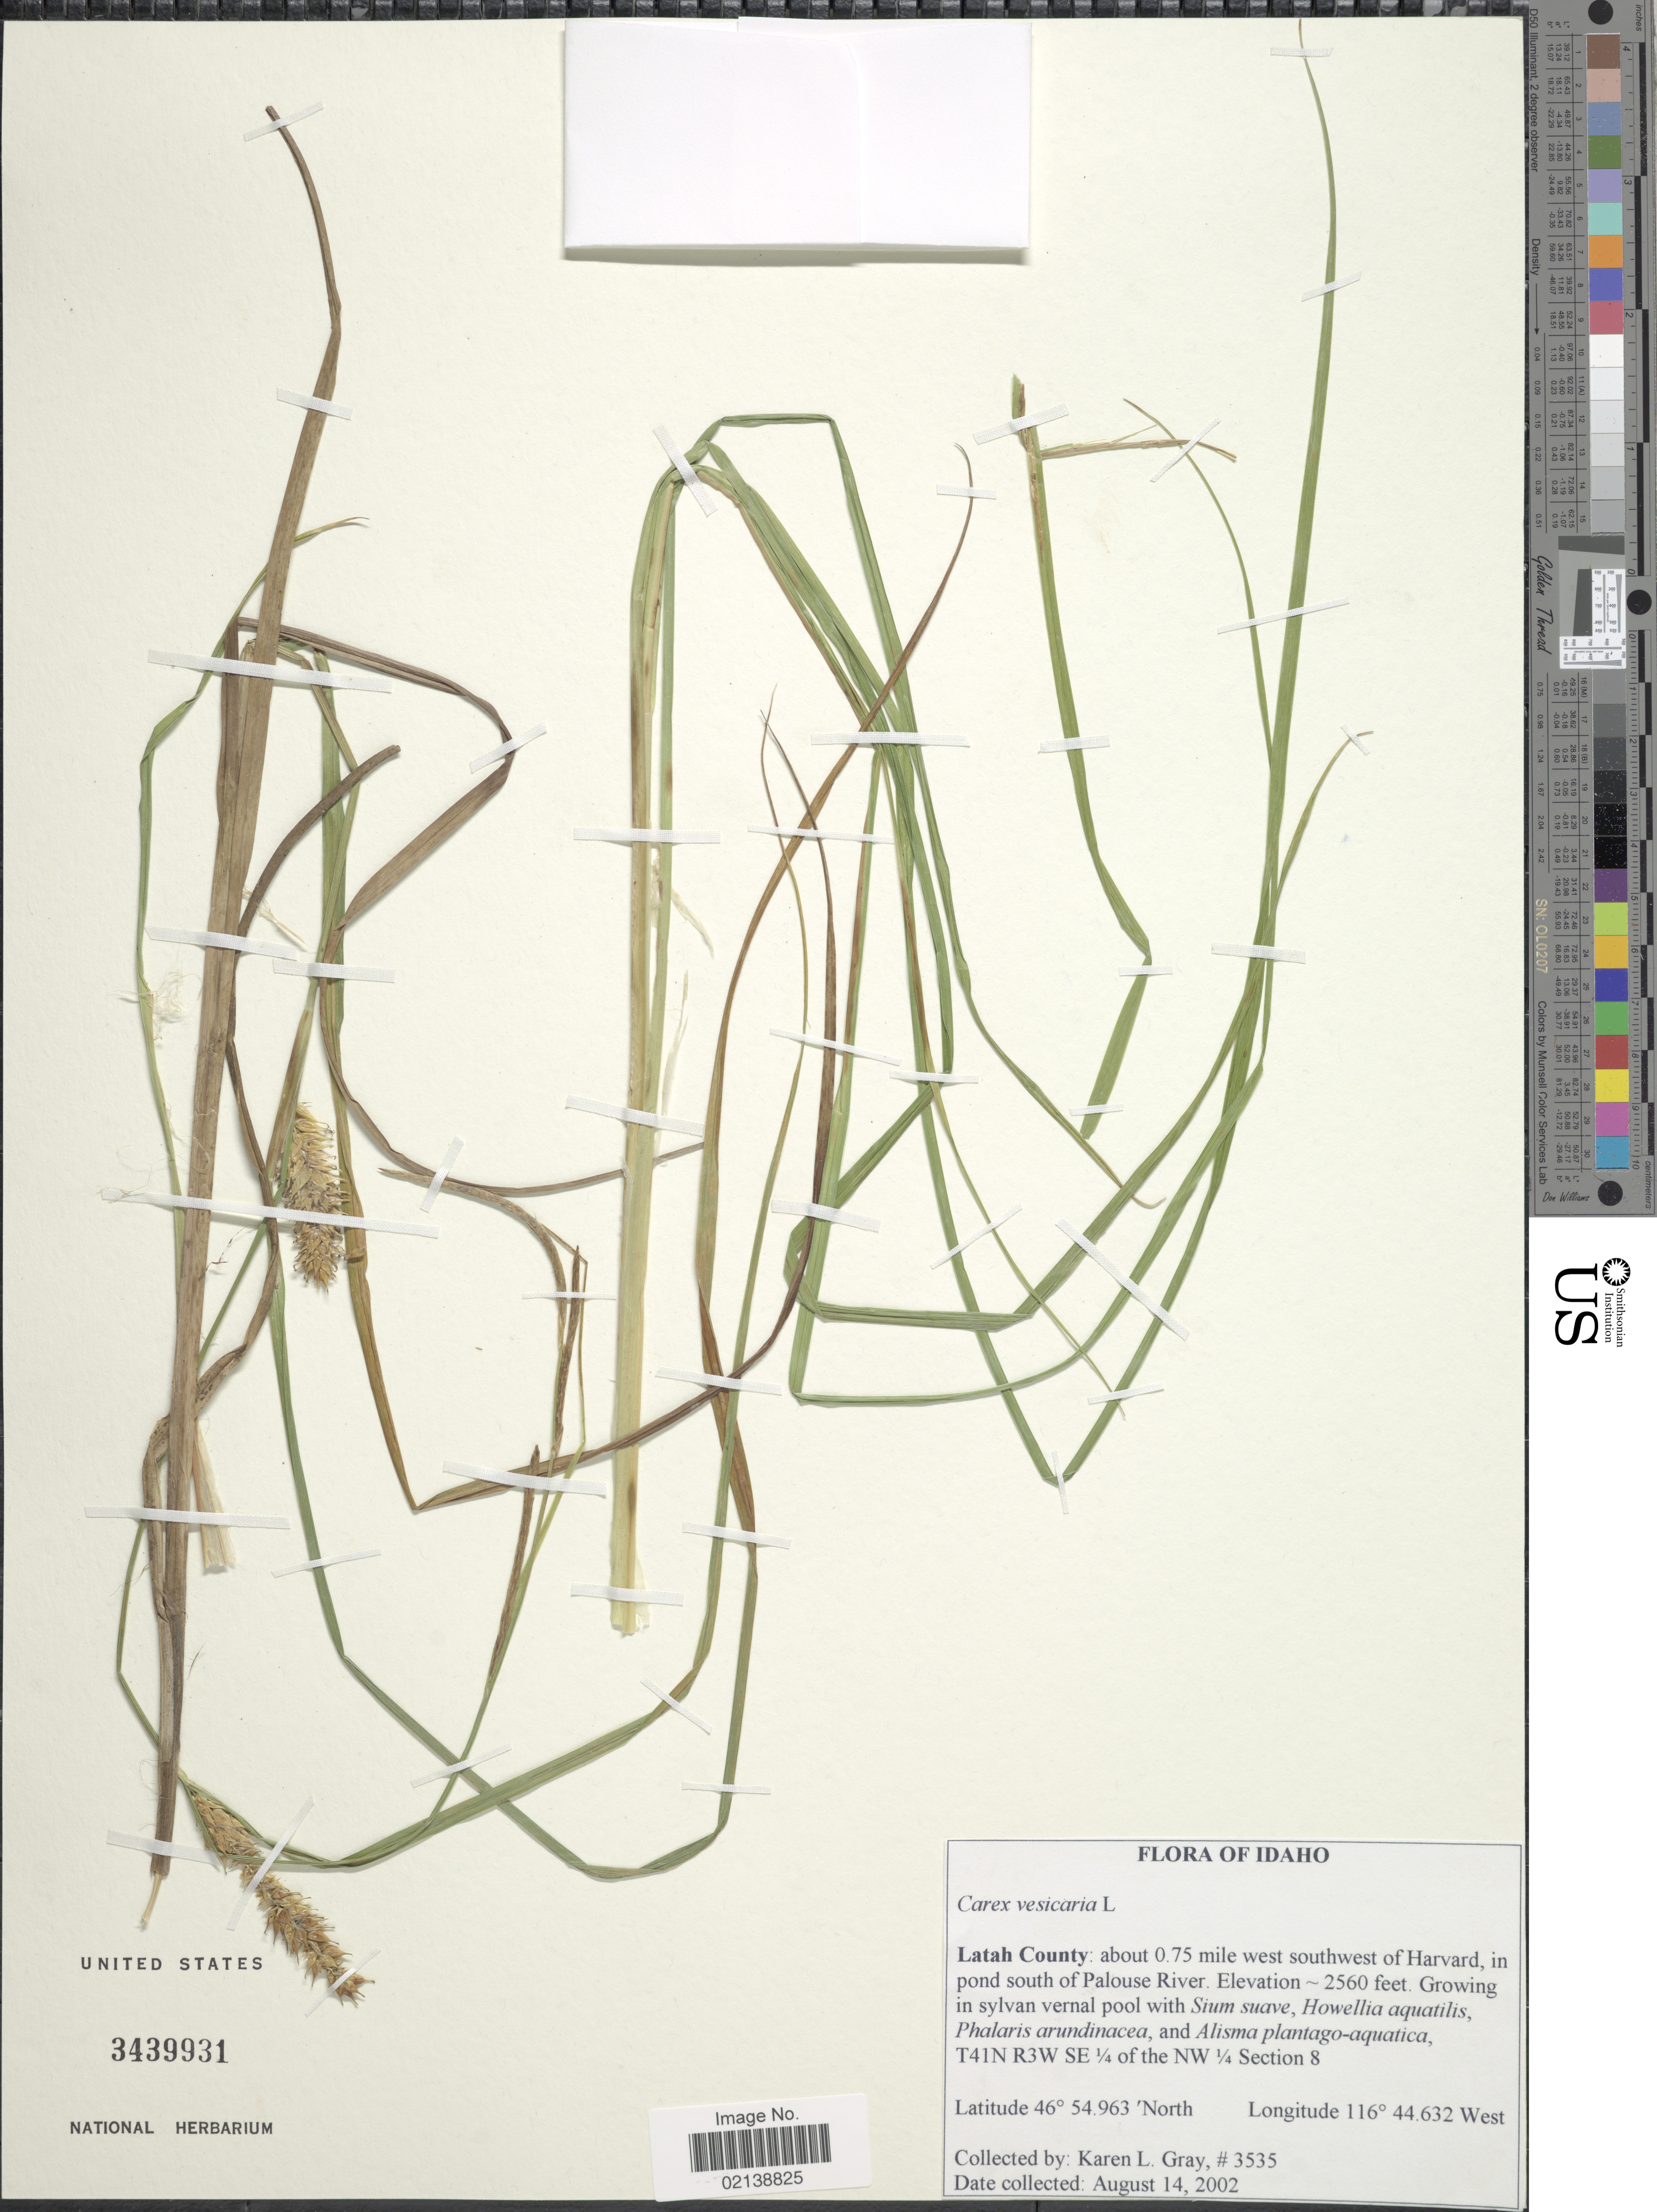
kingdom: Plantae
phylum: Tracheophyta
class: Liliopsida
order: Poales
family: Cyperaceae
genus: Carex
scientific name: Carex vesicaria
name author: L.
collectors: K. L. Gray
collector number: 3535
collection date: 2002-08-14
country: United States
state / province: Idaho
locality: Latah County: about 0.75 mile west southwest of Harvard, in pond south of Palouse River, T41N R3W SE ¼ of the NW ¼ Section 8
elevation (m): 780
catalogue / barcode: US 3439931